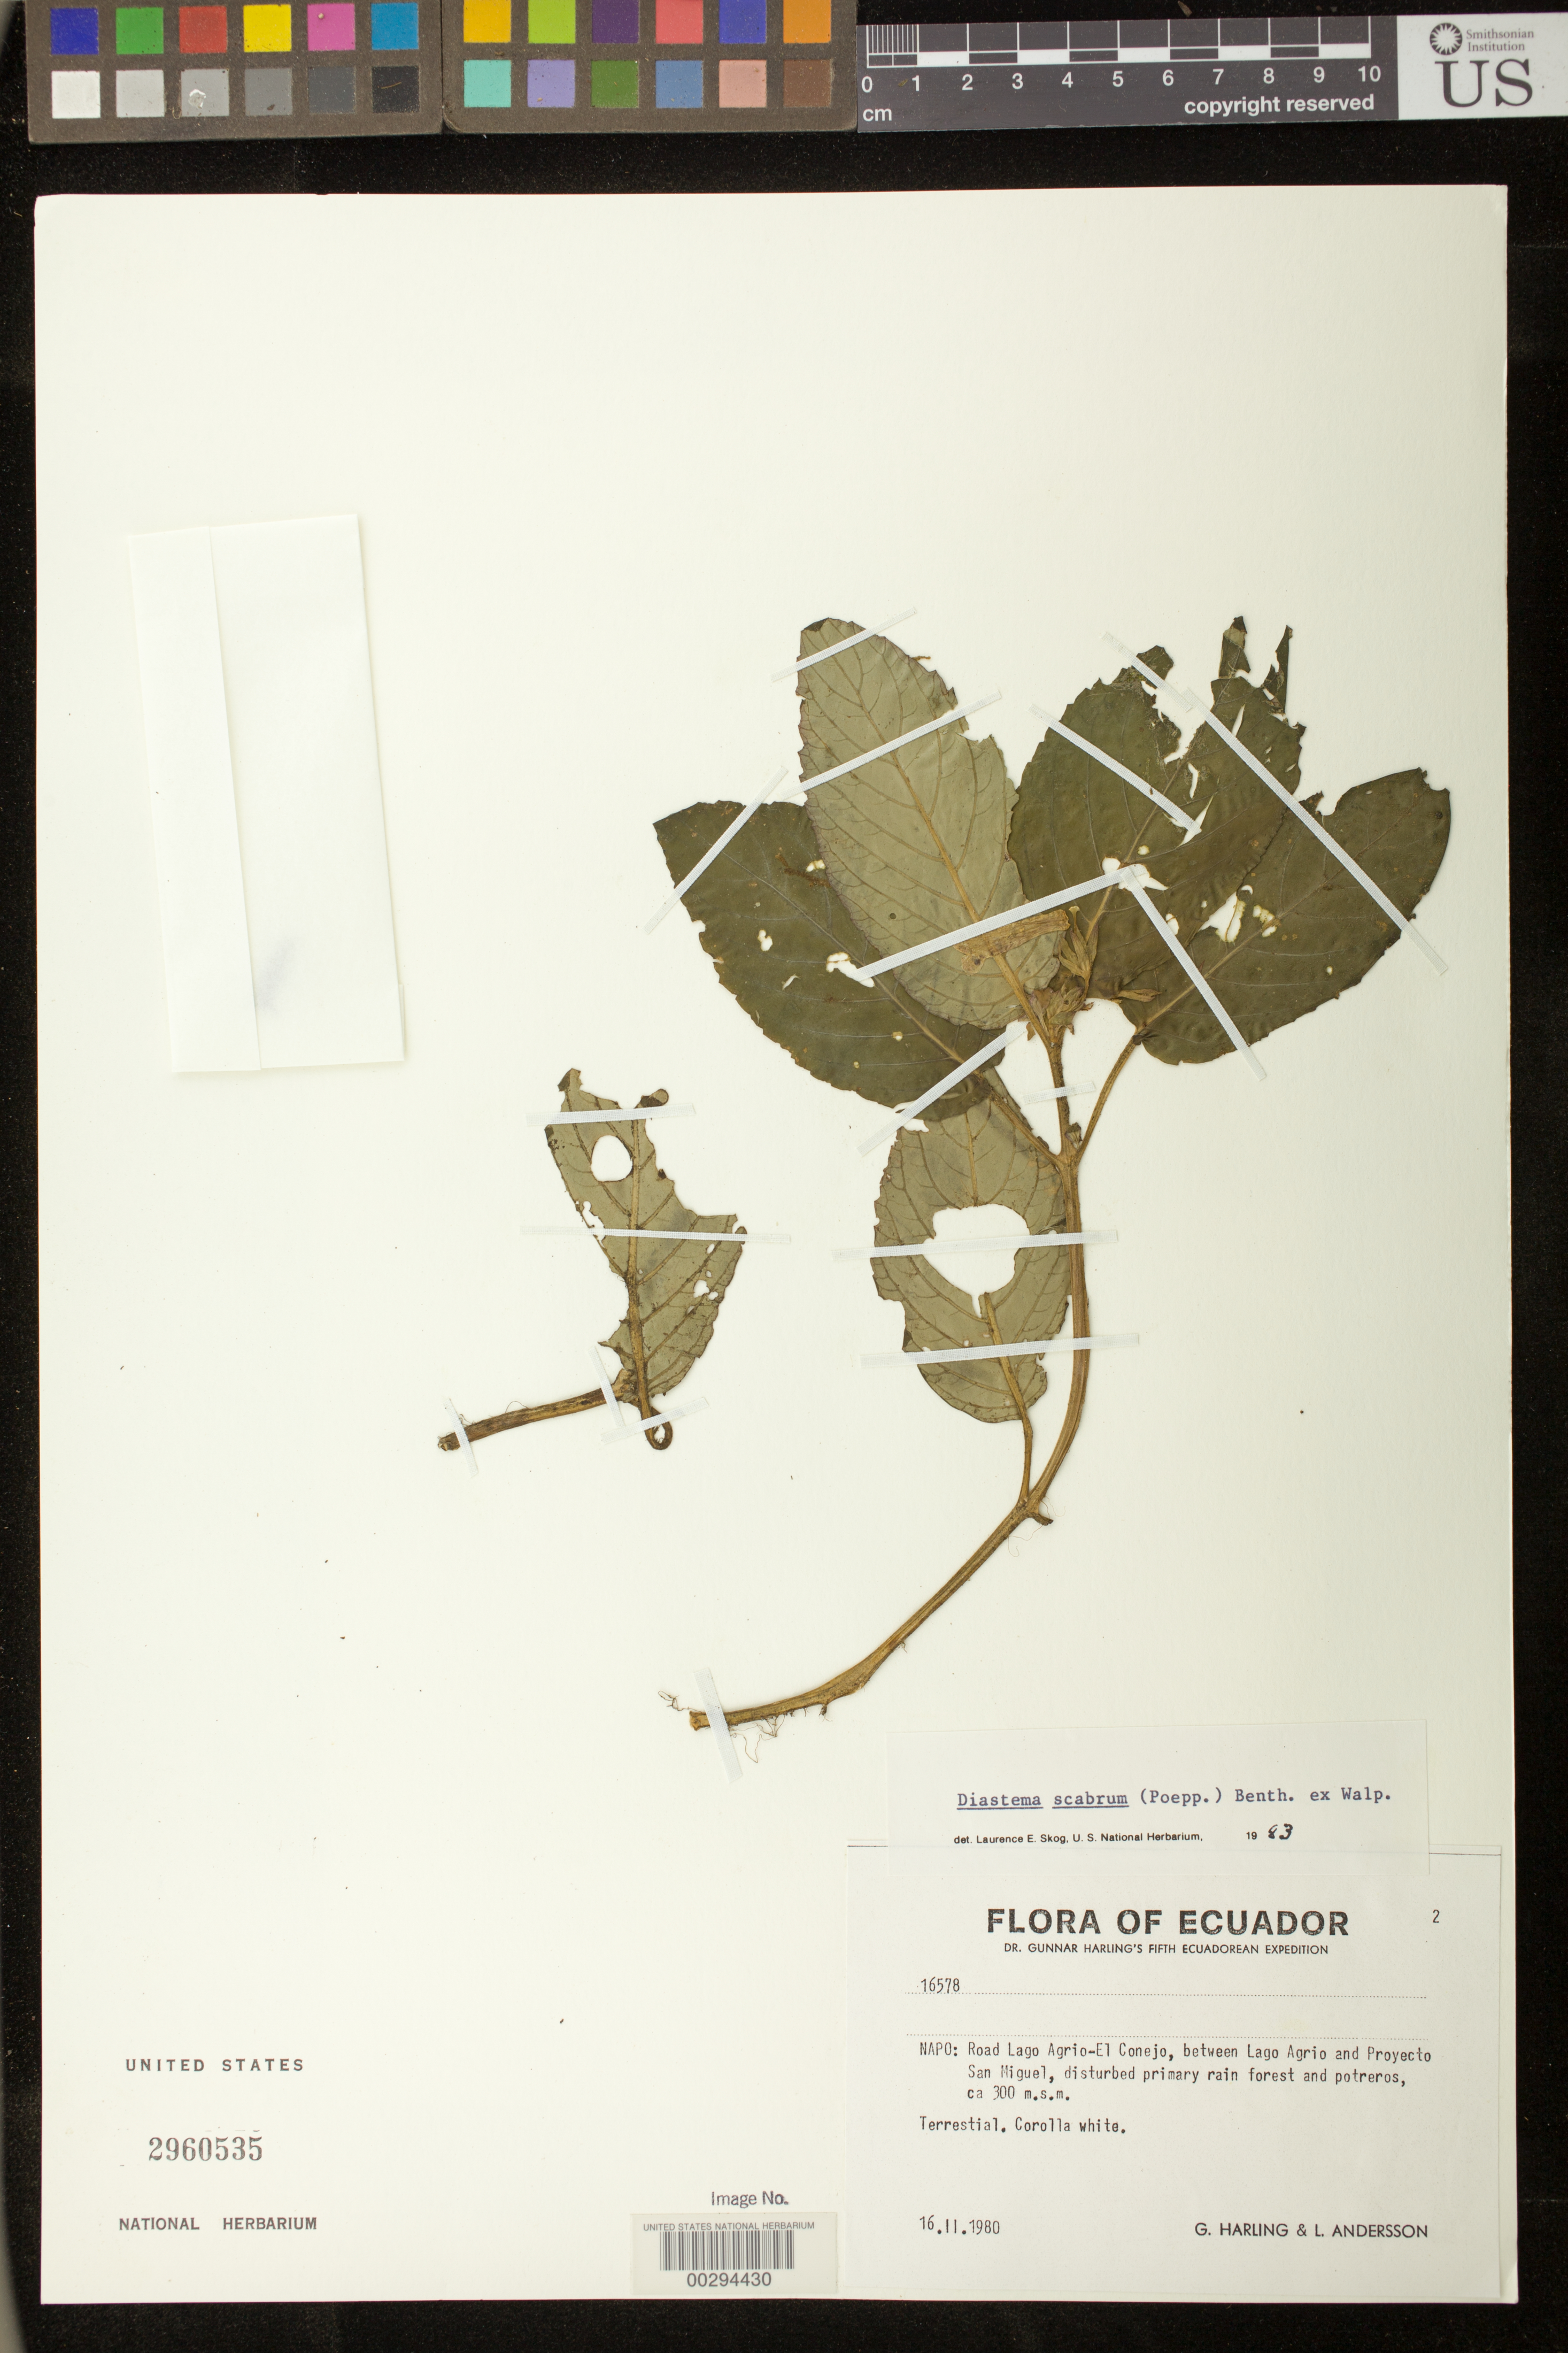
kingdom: Plantae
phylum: Tracheophyta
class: Magnoliopsida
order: Lamiales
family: Gesneriaceae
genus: Diastema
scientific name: Diastema scabrum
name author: (Poepp.) Benth. ex Walp.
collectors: G. Harling & L. Andersson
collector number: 16578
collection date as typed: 16 Feb 1980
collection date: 1980-02-16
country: Ecuador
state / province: Sucumbíos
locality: ("Napo.") Road Lago Agrio - El Conejo, between Lago Agrio and Proyecto San Miguel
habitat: Disturbed primary rain forest and potreros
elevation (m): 300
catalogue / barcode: US 2960535